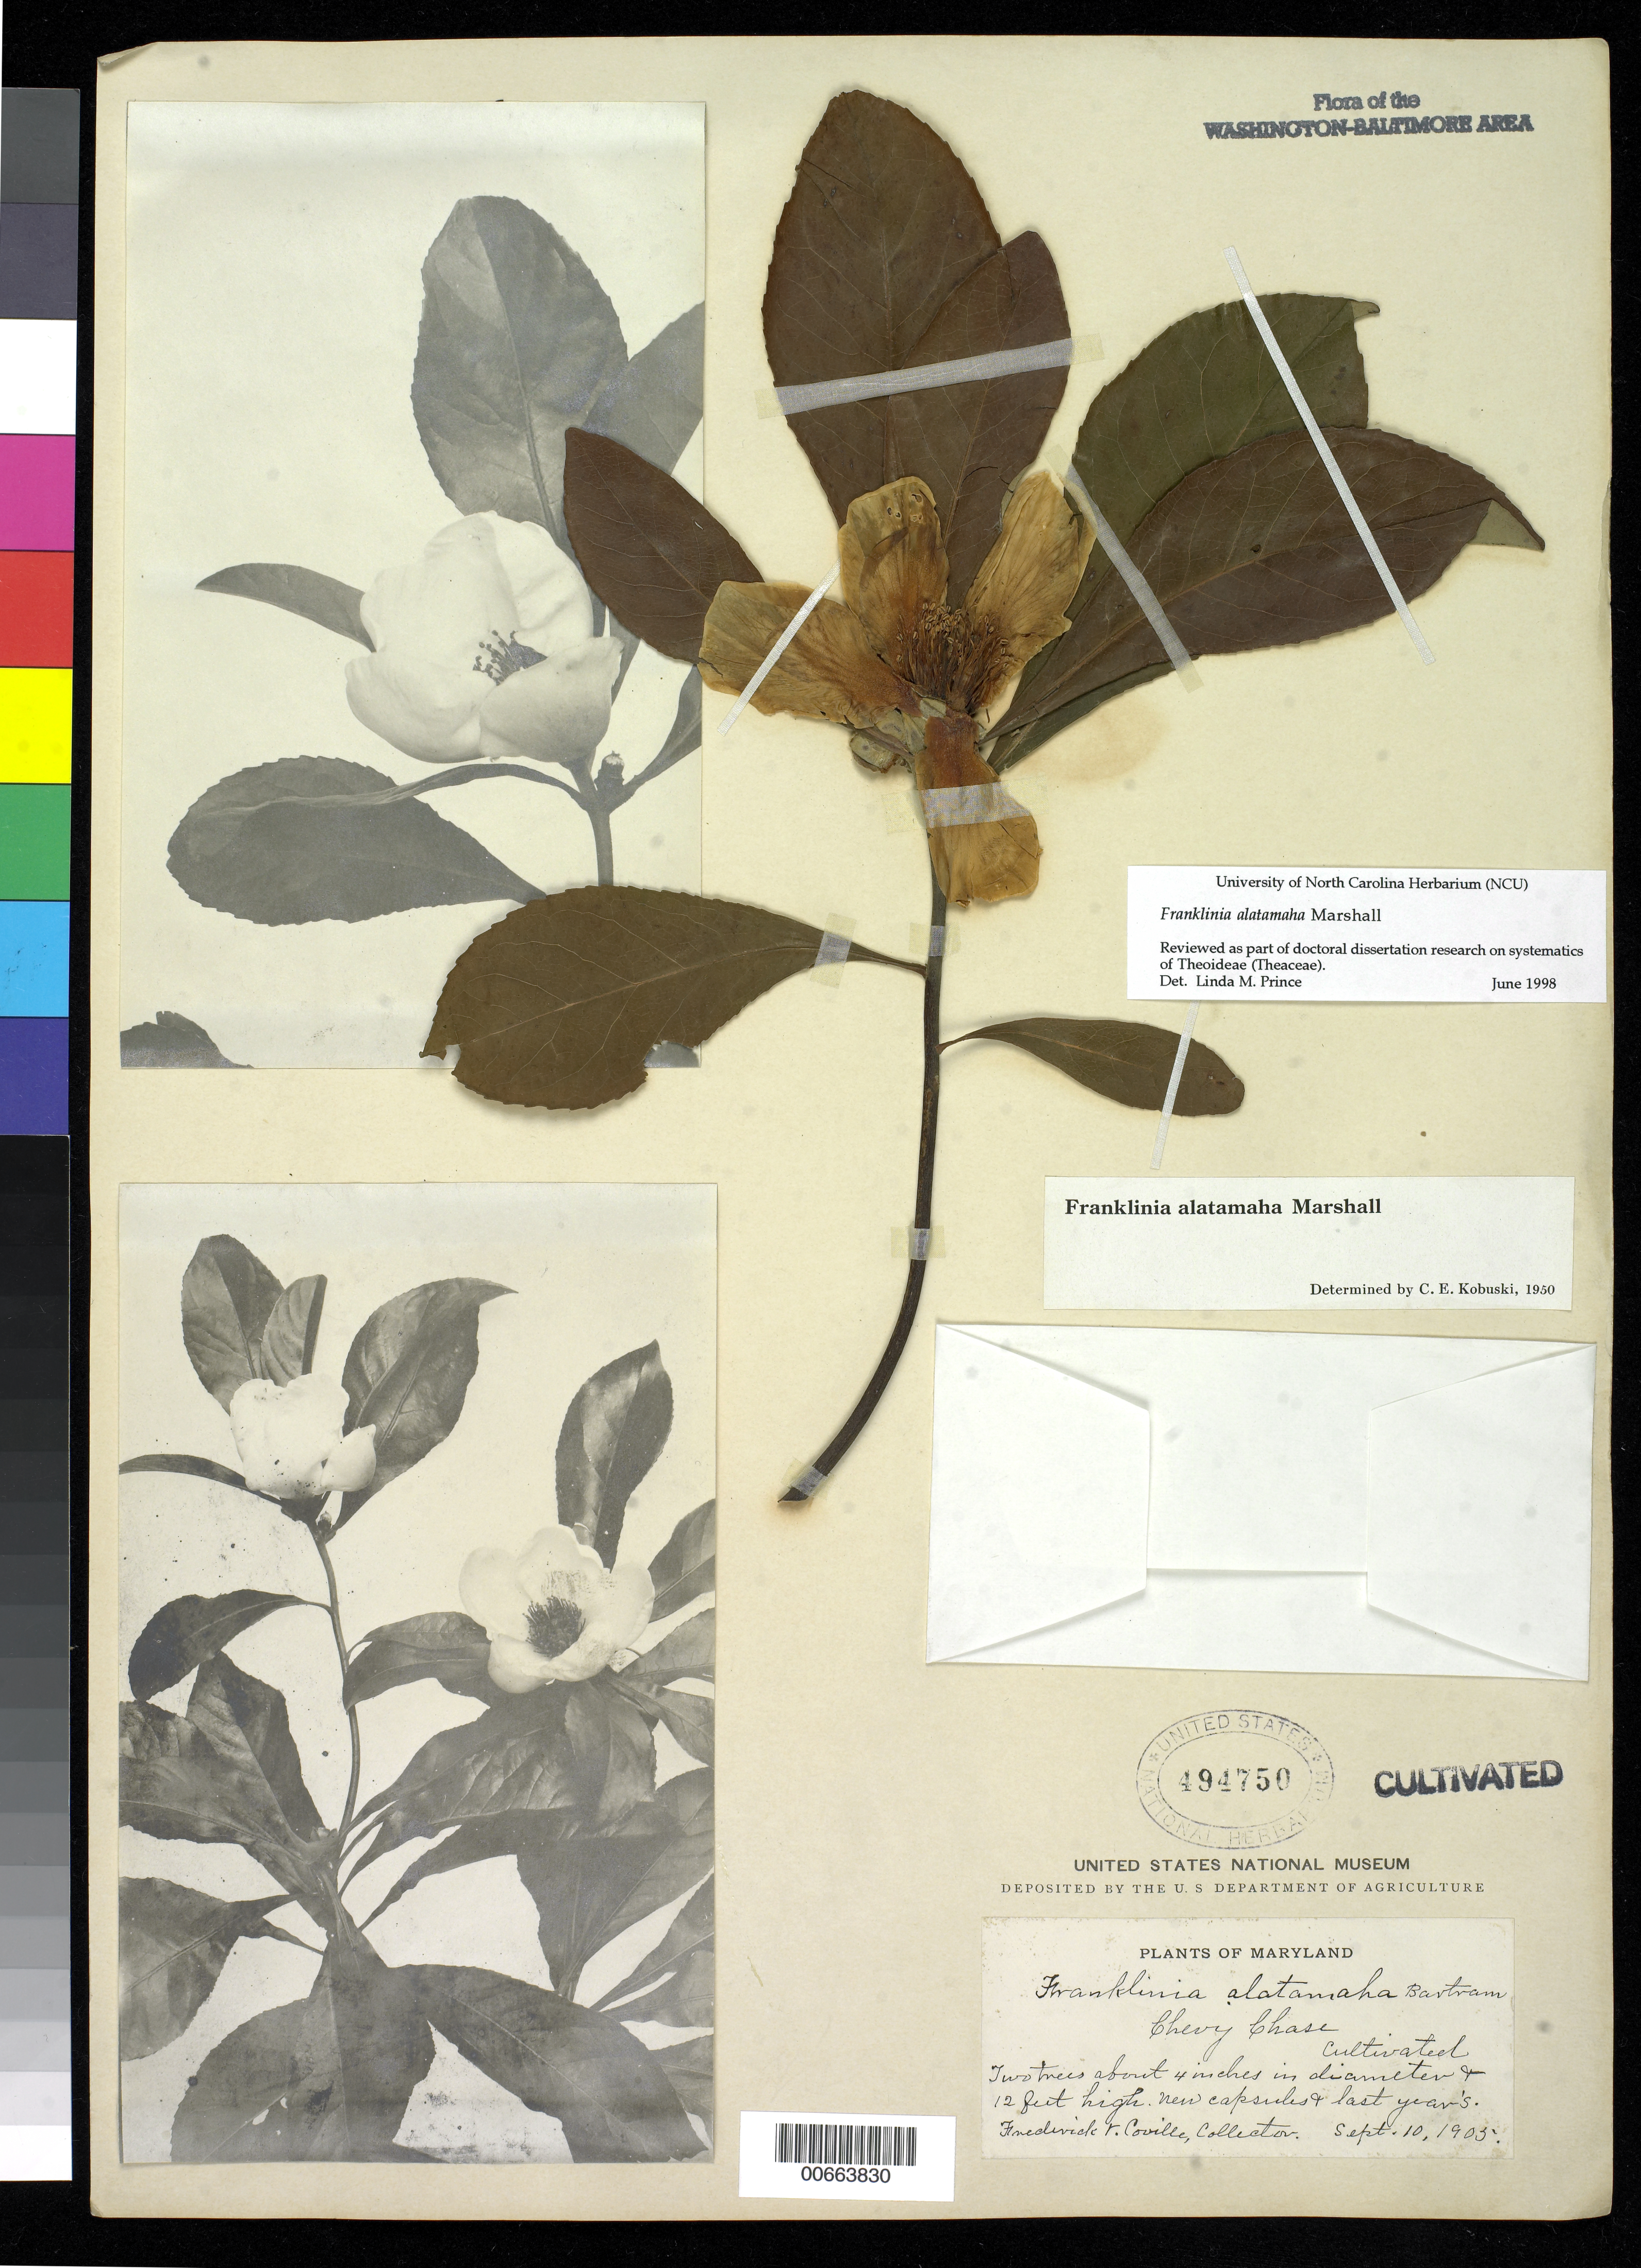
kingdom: Plantae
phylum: Tracheophyta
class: Magnoliopsida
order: Ericales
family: Theaceae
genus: Franklinia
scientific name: Franklinia alatamaha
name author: Marshall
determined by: Prince, L. M.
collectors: F. V. Coville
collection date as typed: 10 Sep 1905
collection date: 1905-09-10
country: United States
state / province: Maryland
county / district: Montgomery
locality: Chevy Chase.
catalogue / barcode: US 494750